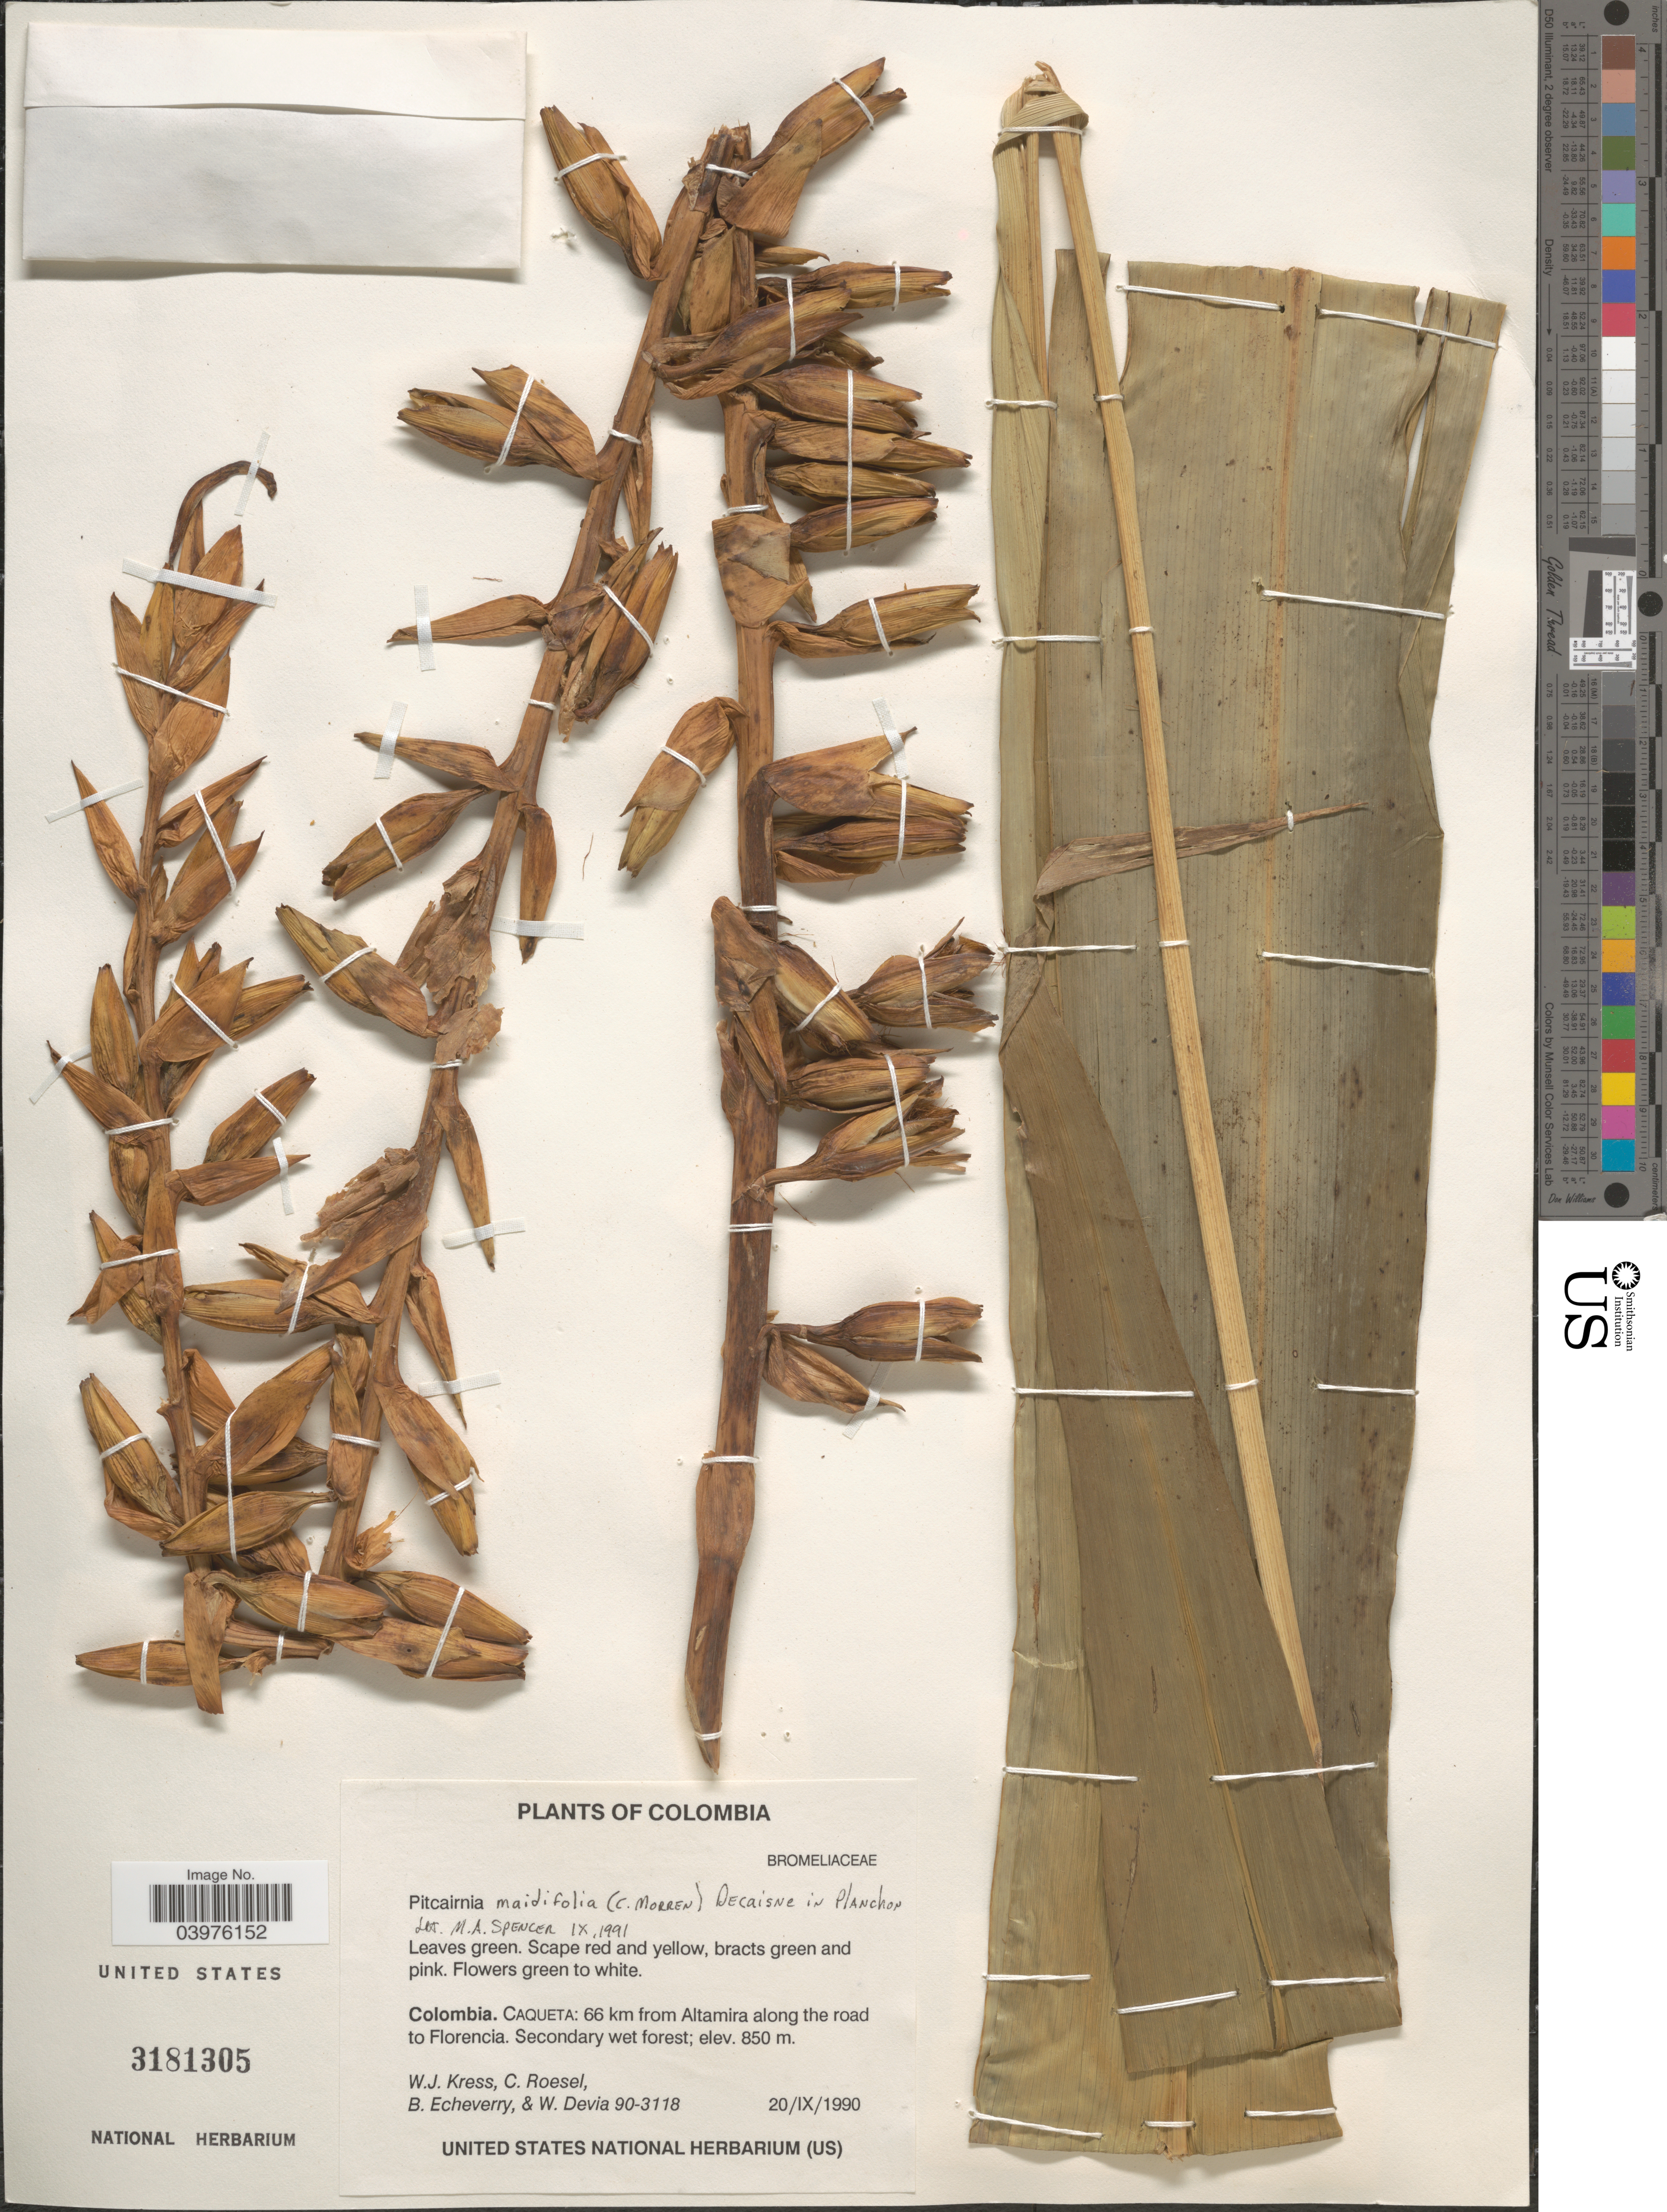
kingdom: Plantae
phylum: Tracheophyta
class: Liliopsida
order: Poales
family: Bromeliaceae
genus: Pitcairnia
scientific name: Pitcairnia maidifolia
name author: (C. Morren) Decne. ex Planch.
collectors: W. J. Kress, C. S. Roesel, B. Echeverry & W. Devia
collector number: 90-3118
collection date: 1990-09-20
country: Colombia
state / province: Caquetá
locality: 66 km from Altamira along the road to Florencia. Secondary wet forest.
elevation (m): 850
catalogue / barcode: US 3181305